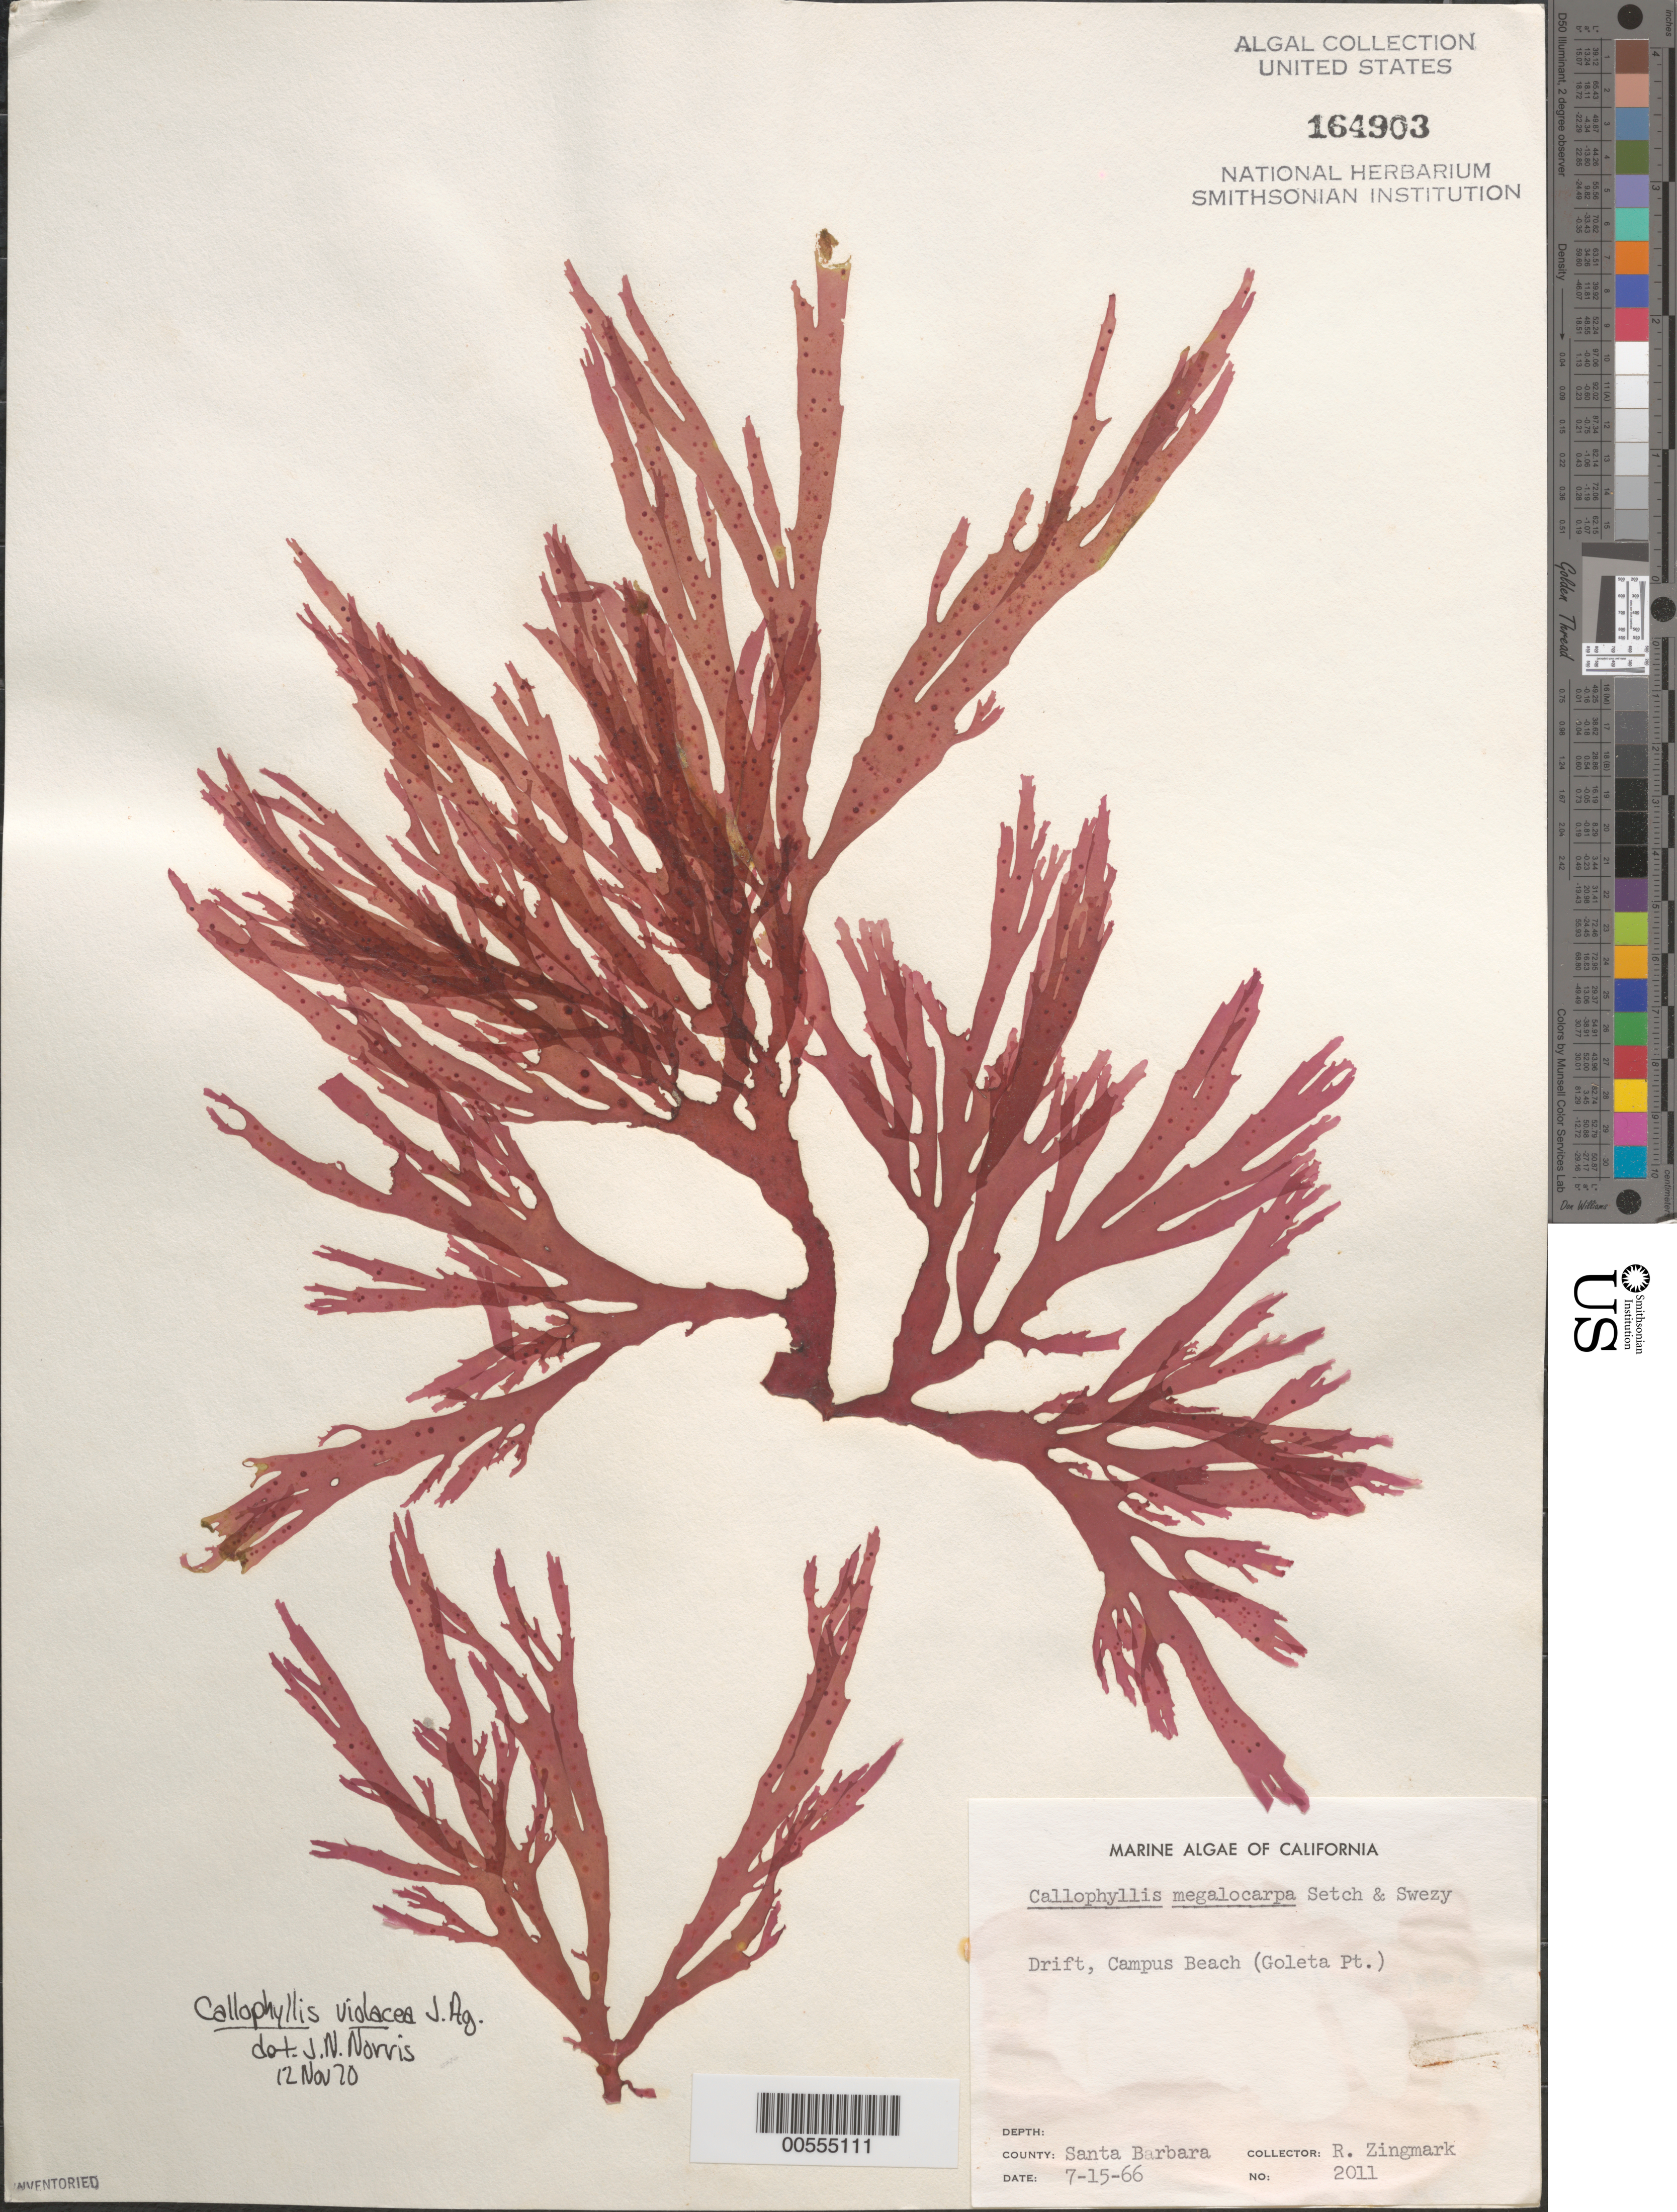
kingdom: Plantae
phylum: Rhodophyta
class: Florideophyceae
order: Gigartinales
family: Kallymeniaceae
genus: Callophyllis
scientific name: Callophyllis violacea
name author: J. Agardh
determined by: Norris, James N.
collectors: R. Zingmark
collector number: Neushul 2011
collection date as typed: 15 Jul 1966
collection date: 1966-07-15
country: United States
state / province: California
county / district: Santa Barbara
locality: Campus Beach, Goleta Point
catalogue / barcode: US 164903